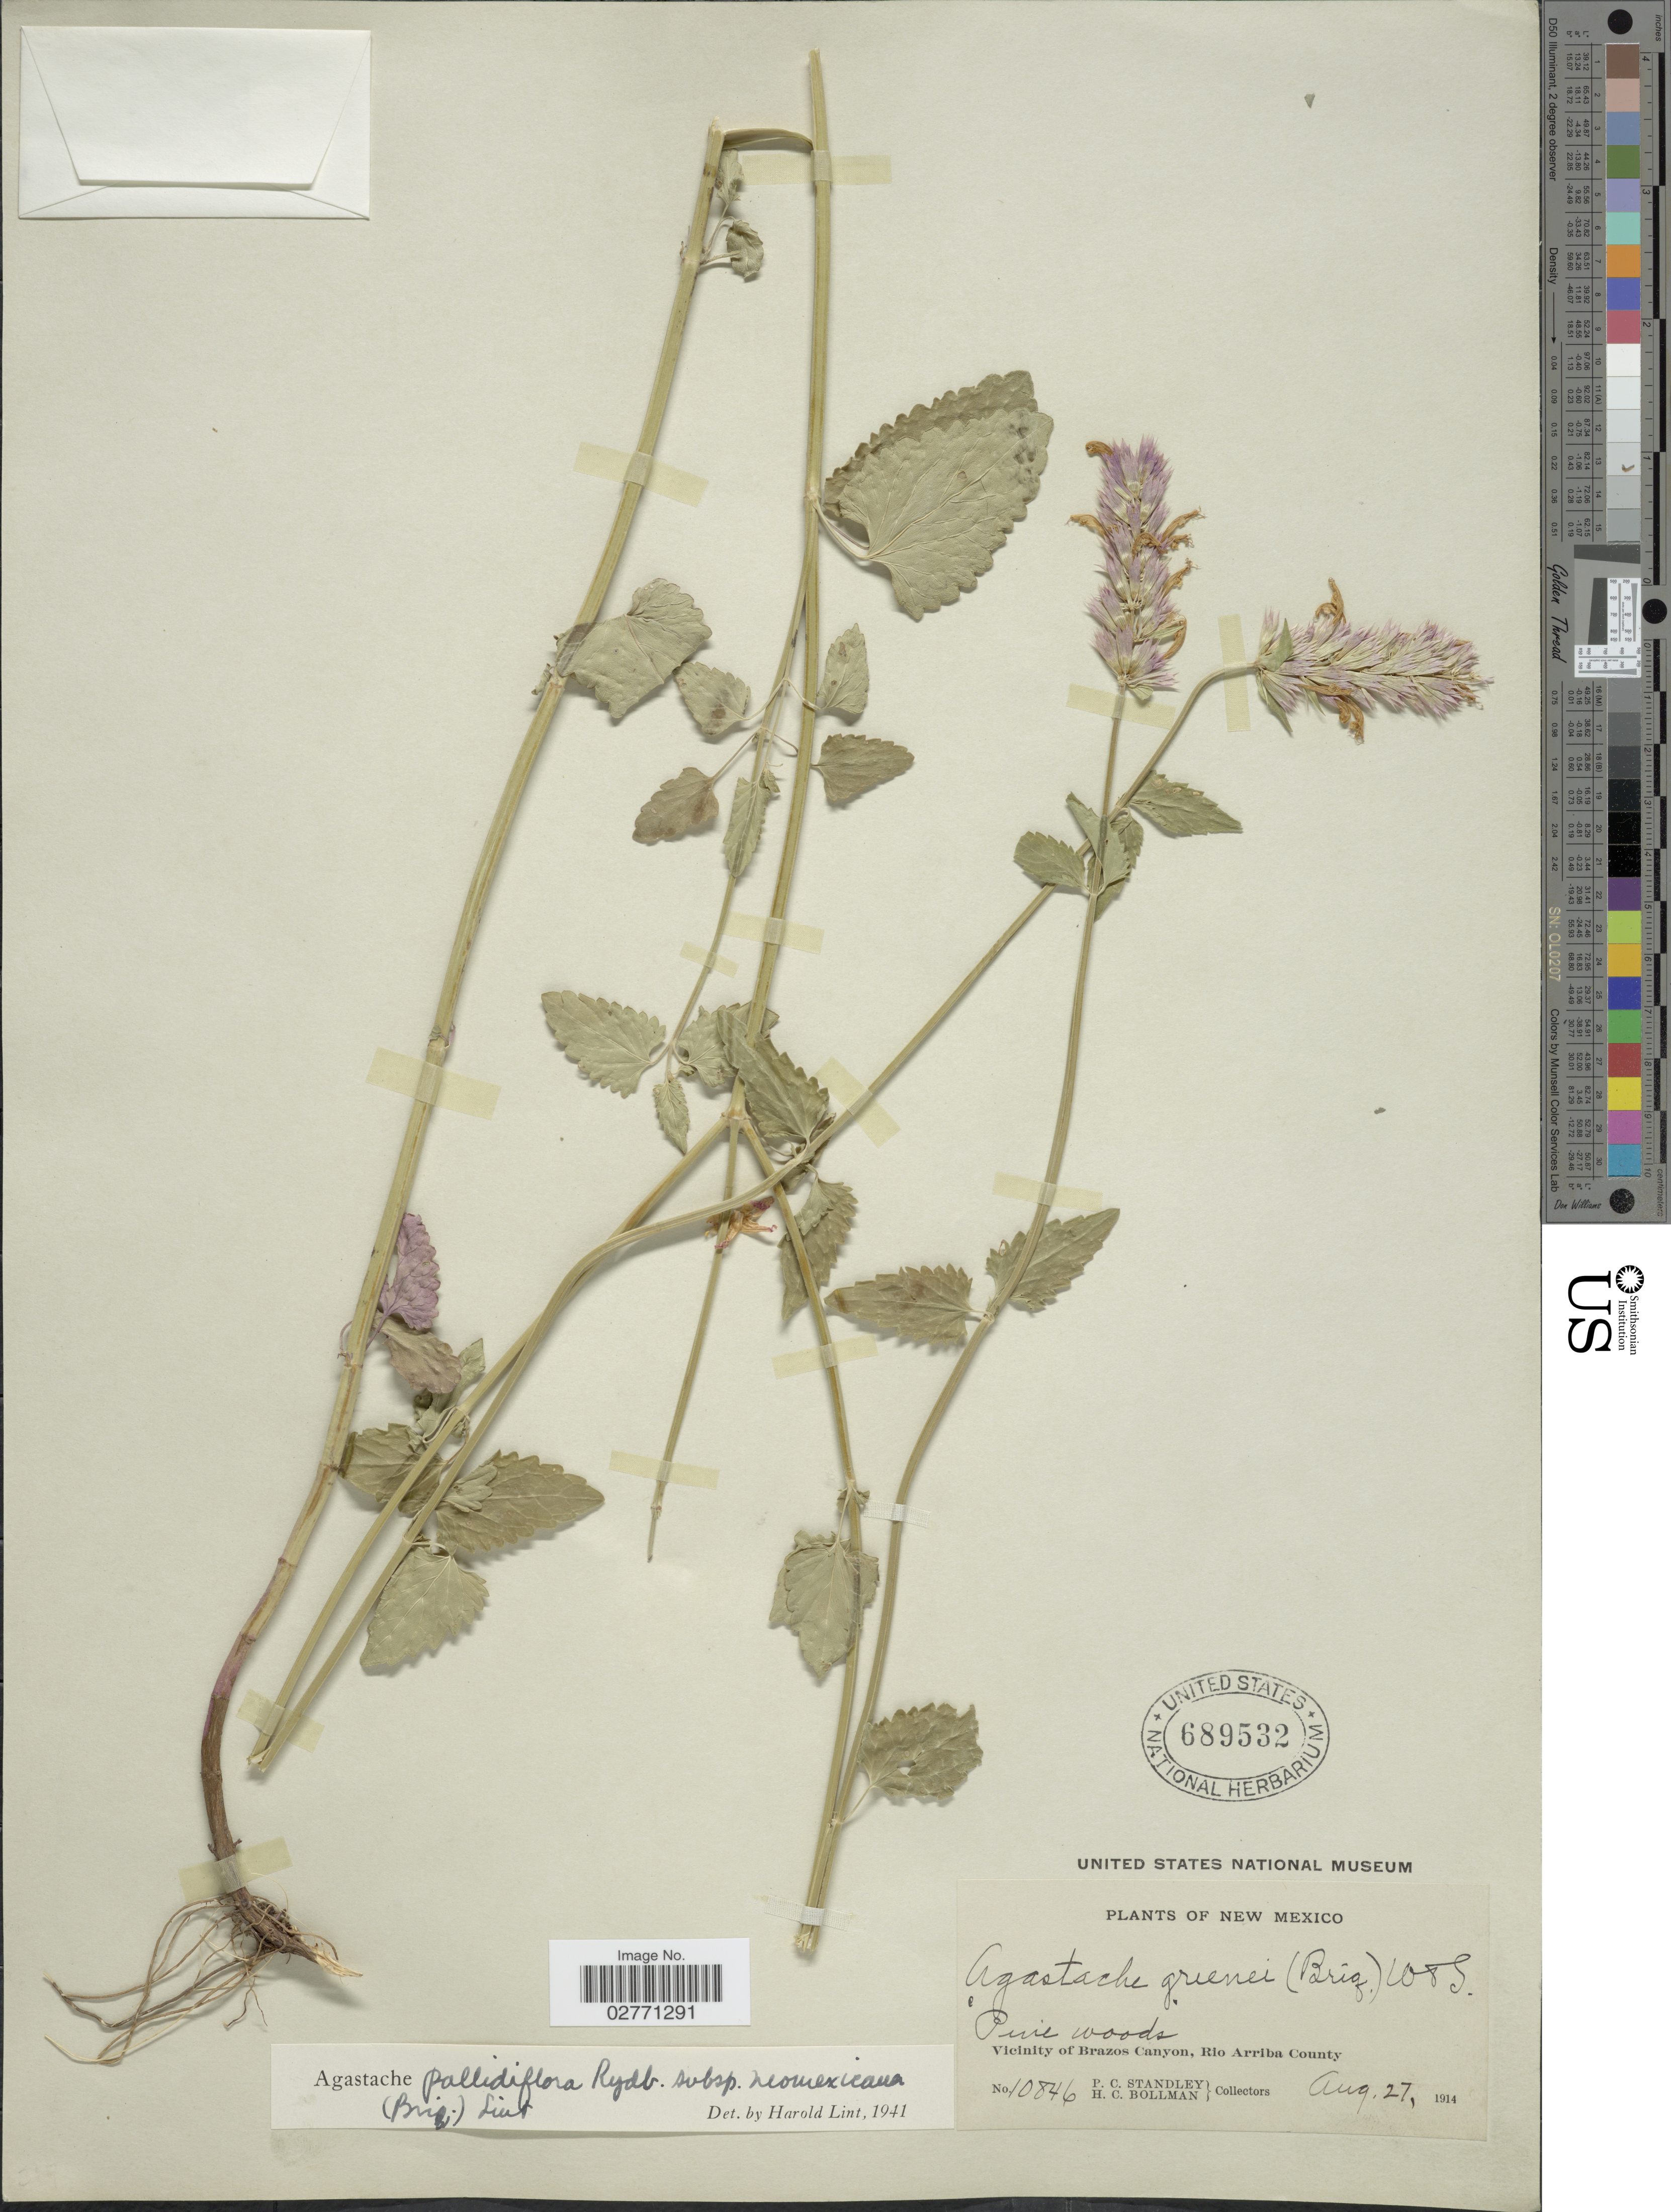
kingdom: Plantae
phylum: Tracheophyta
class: Magnoliopsida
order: Lamiales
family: Lamiaceae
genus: Agastache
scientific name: Agastache pallidiflora subsp. neomexicana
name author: (Briq.) Lint & Epling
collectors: P. C. Standley & H. C. Bollman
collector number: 10846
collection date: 1914-08-27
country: United States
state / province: New Mexico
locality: Pine woods. Vicinity of Brazos Canyon, Rio Arriba County.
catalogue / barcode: US 689532